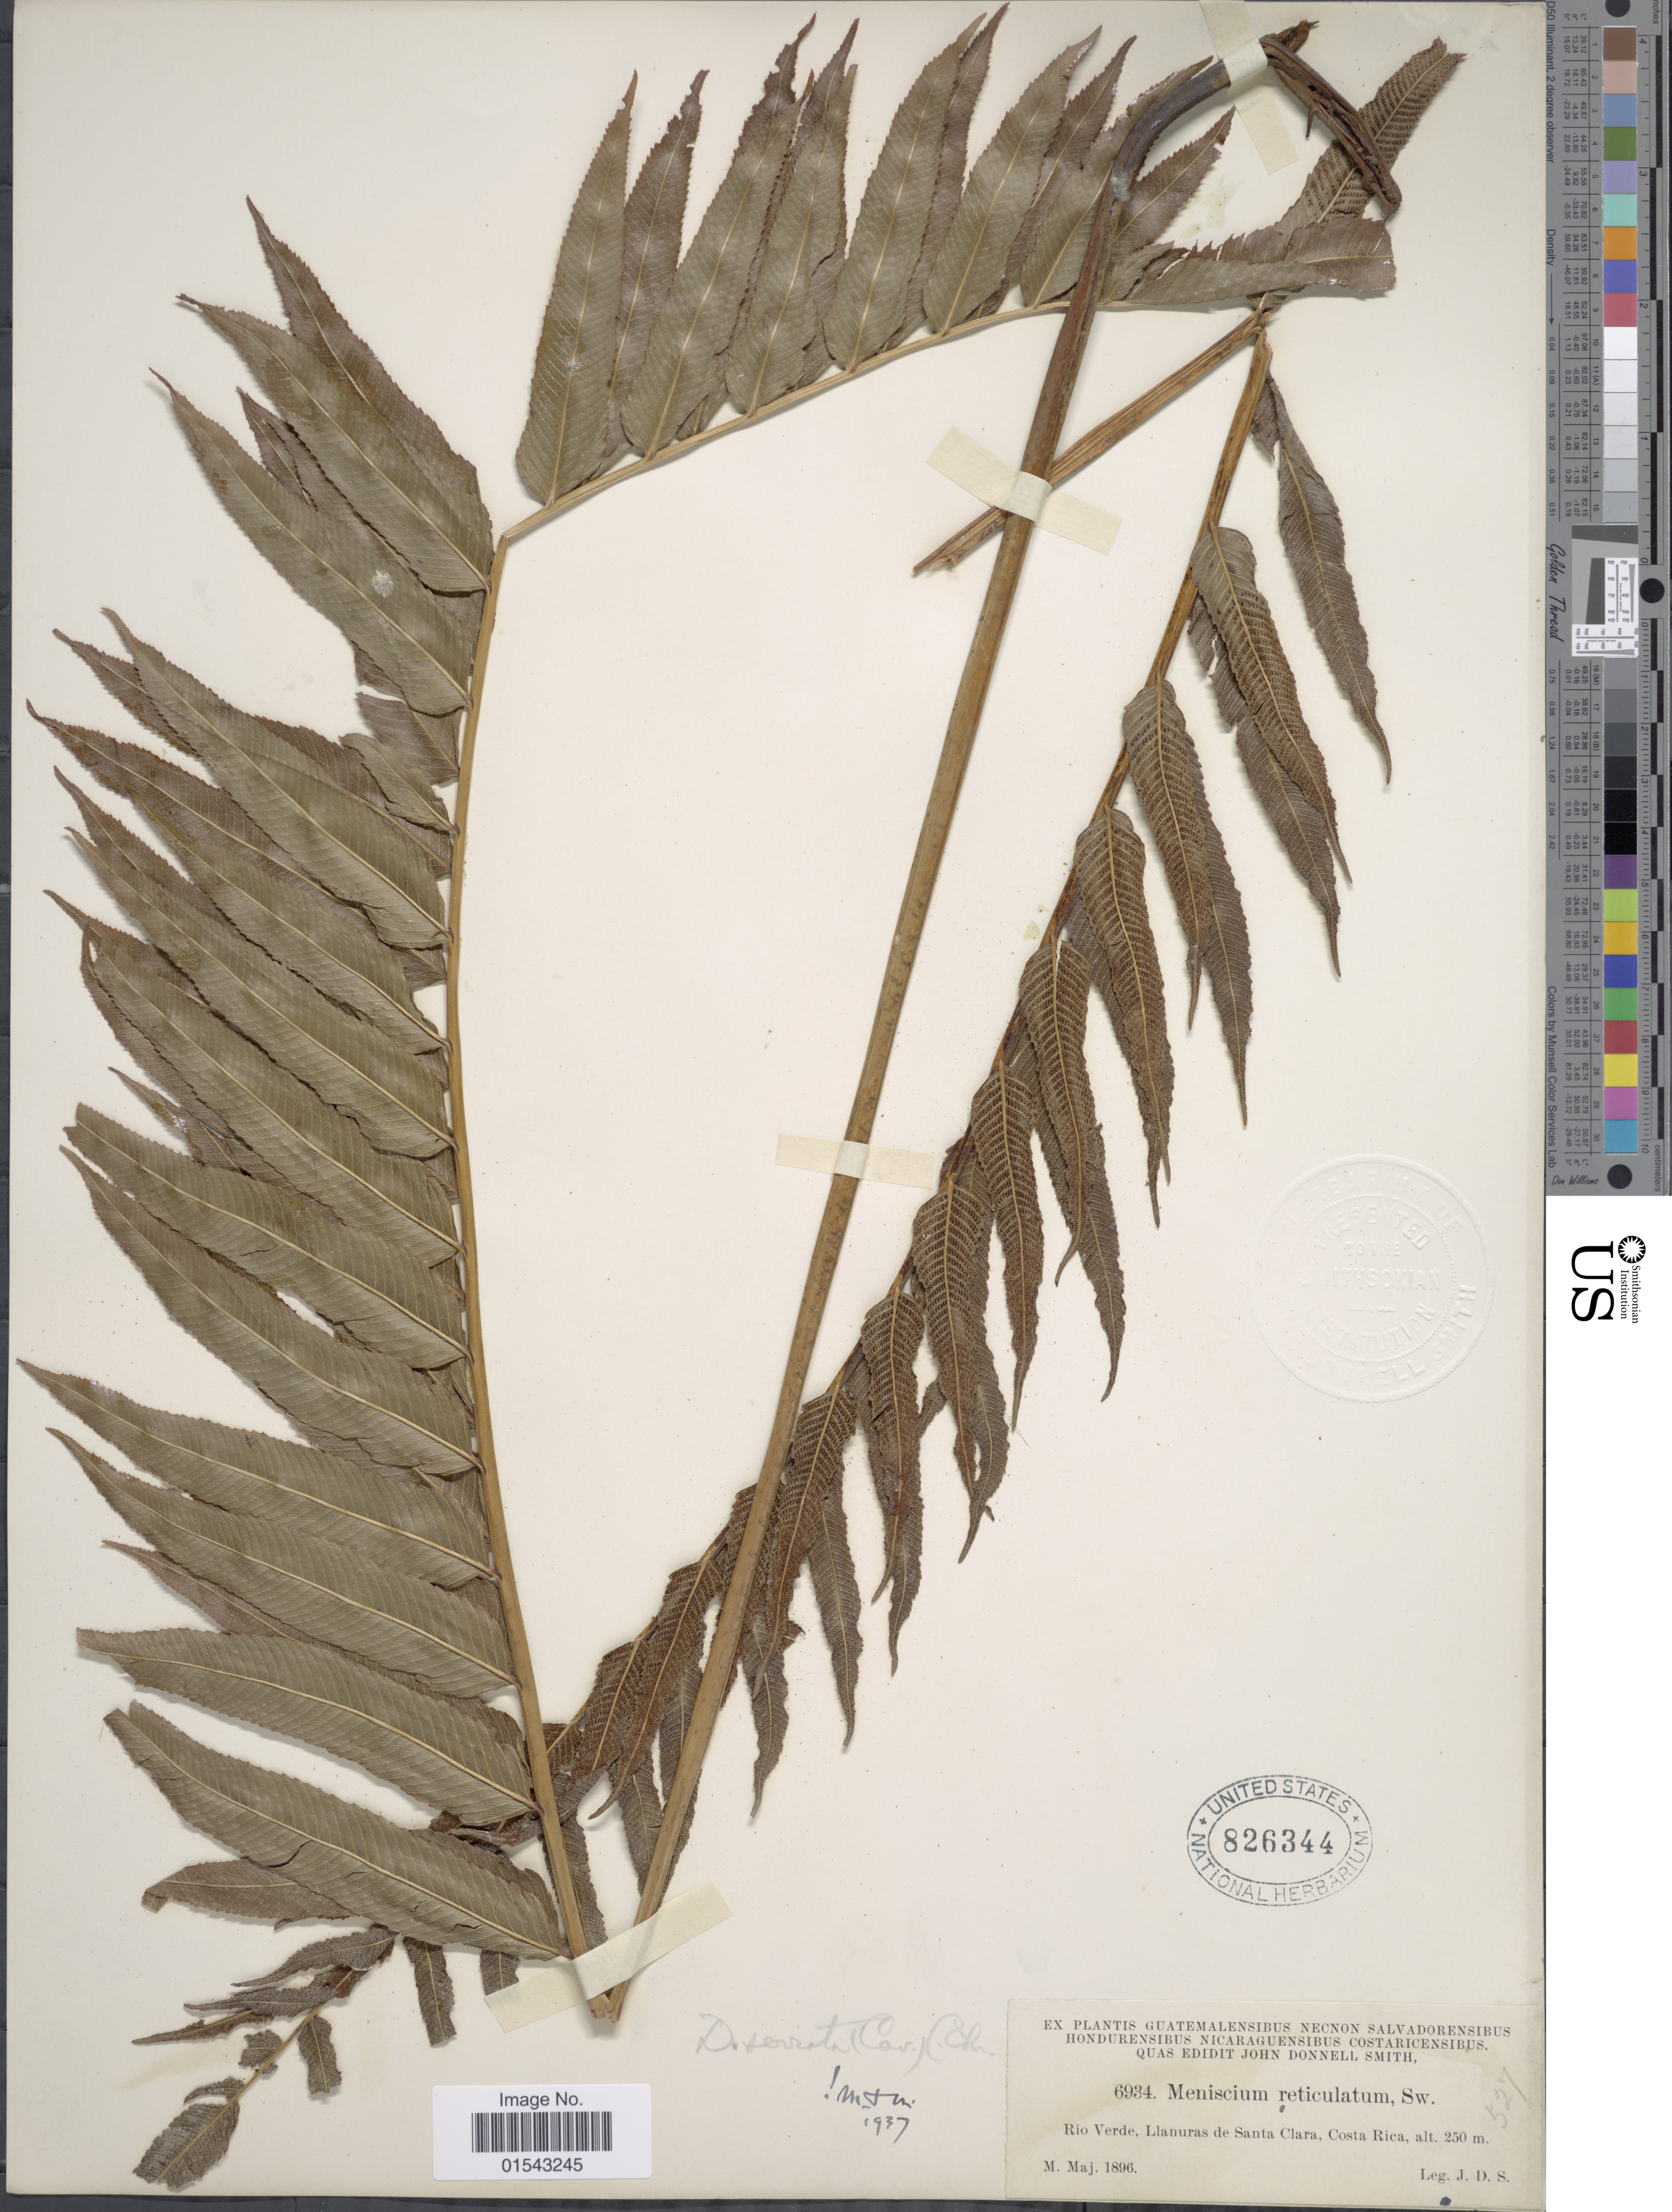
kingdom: Plantae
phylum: Tracheophyta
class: Polypodiopsida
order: Polypodiales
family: Thelypteridaceae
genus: Meniscium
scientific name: Meniscium serratum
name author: Cav.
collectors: J. Donnell Smith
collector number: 6934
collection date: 1896-05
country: Costa Rica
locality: Rio Verde, Llanuras de Santa Clara, Costa Rica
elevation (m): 250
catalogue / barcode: US 826344